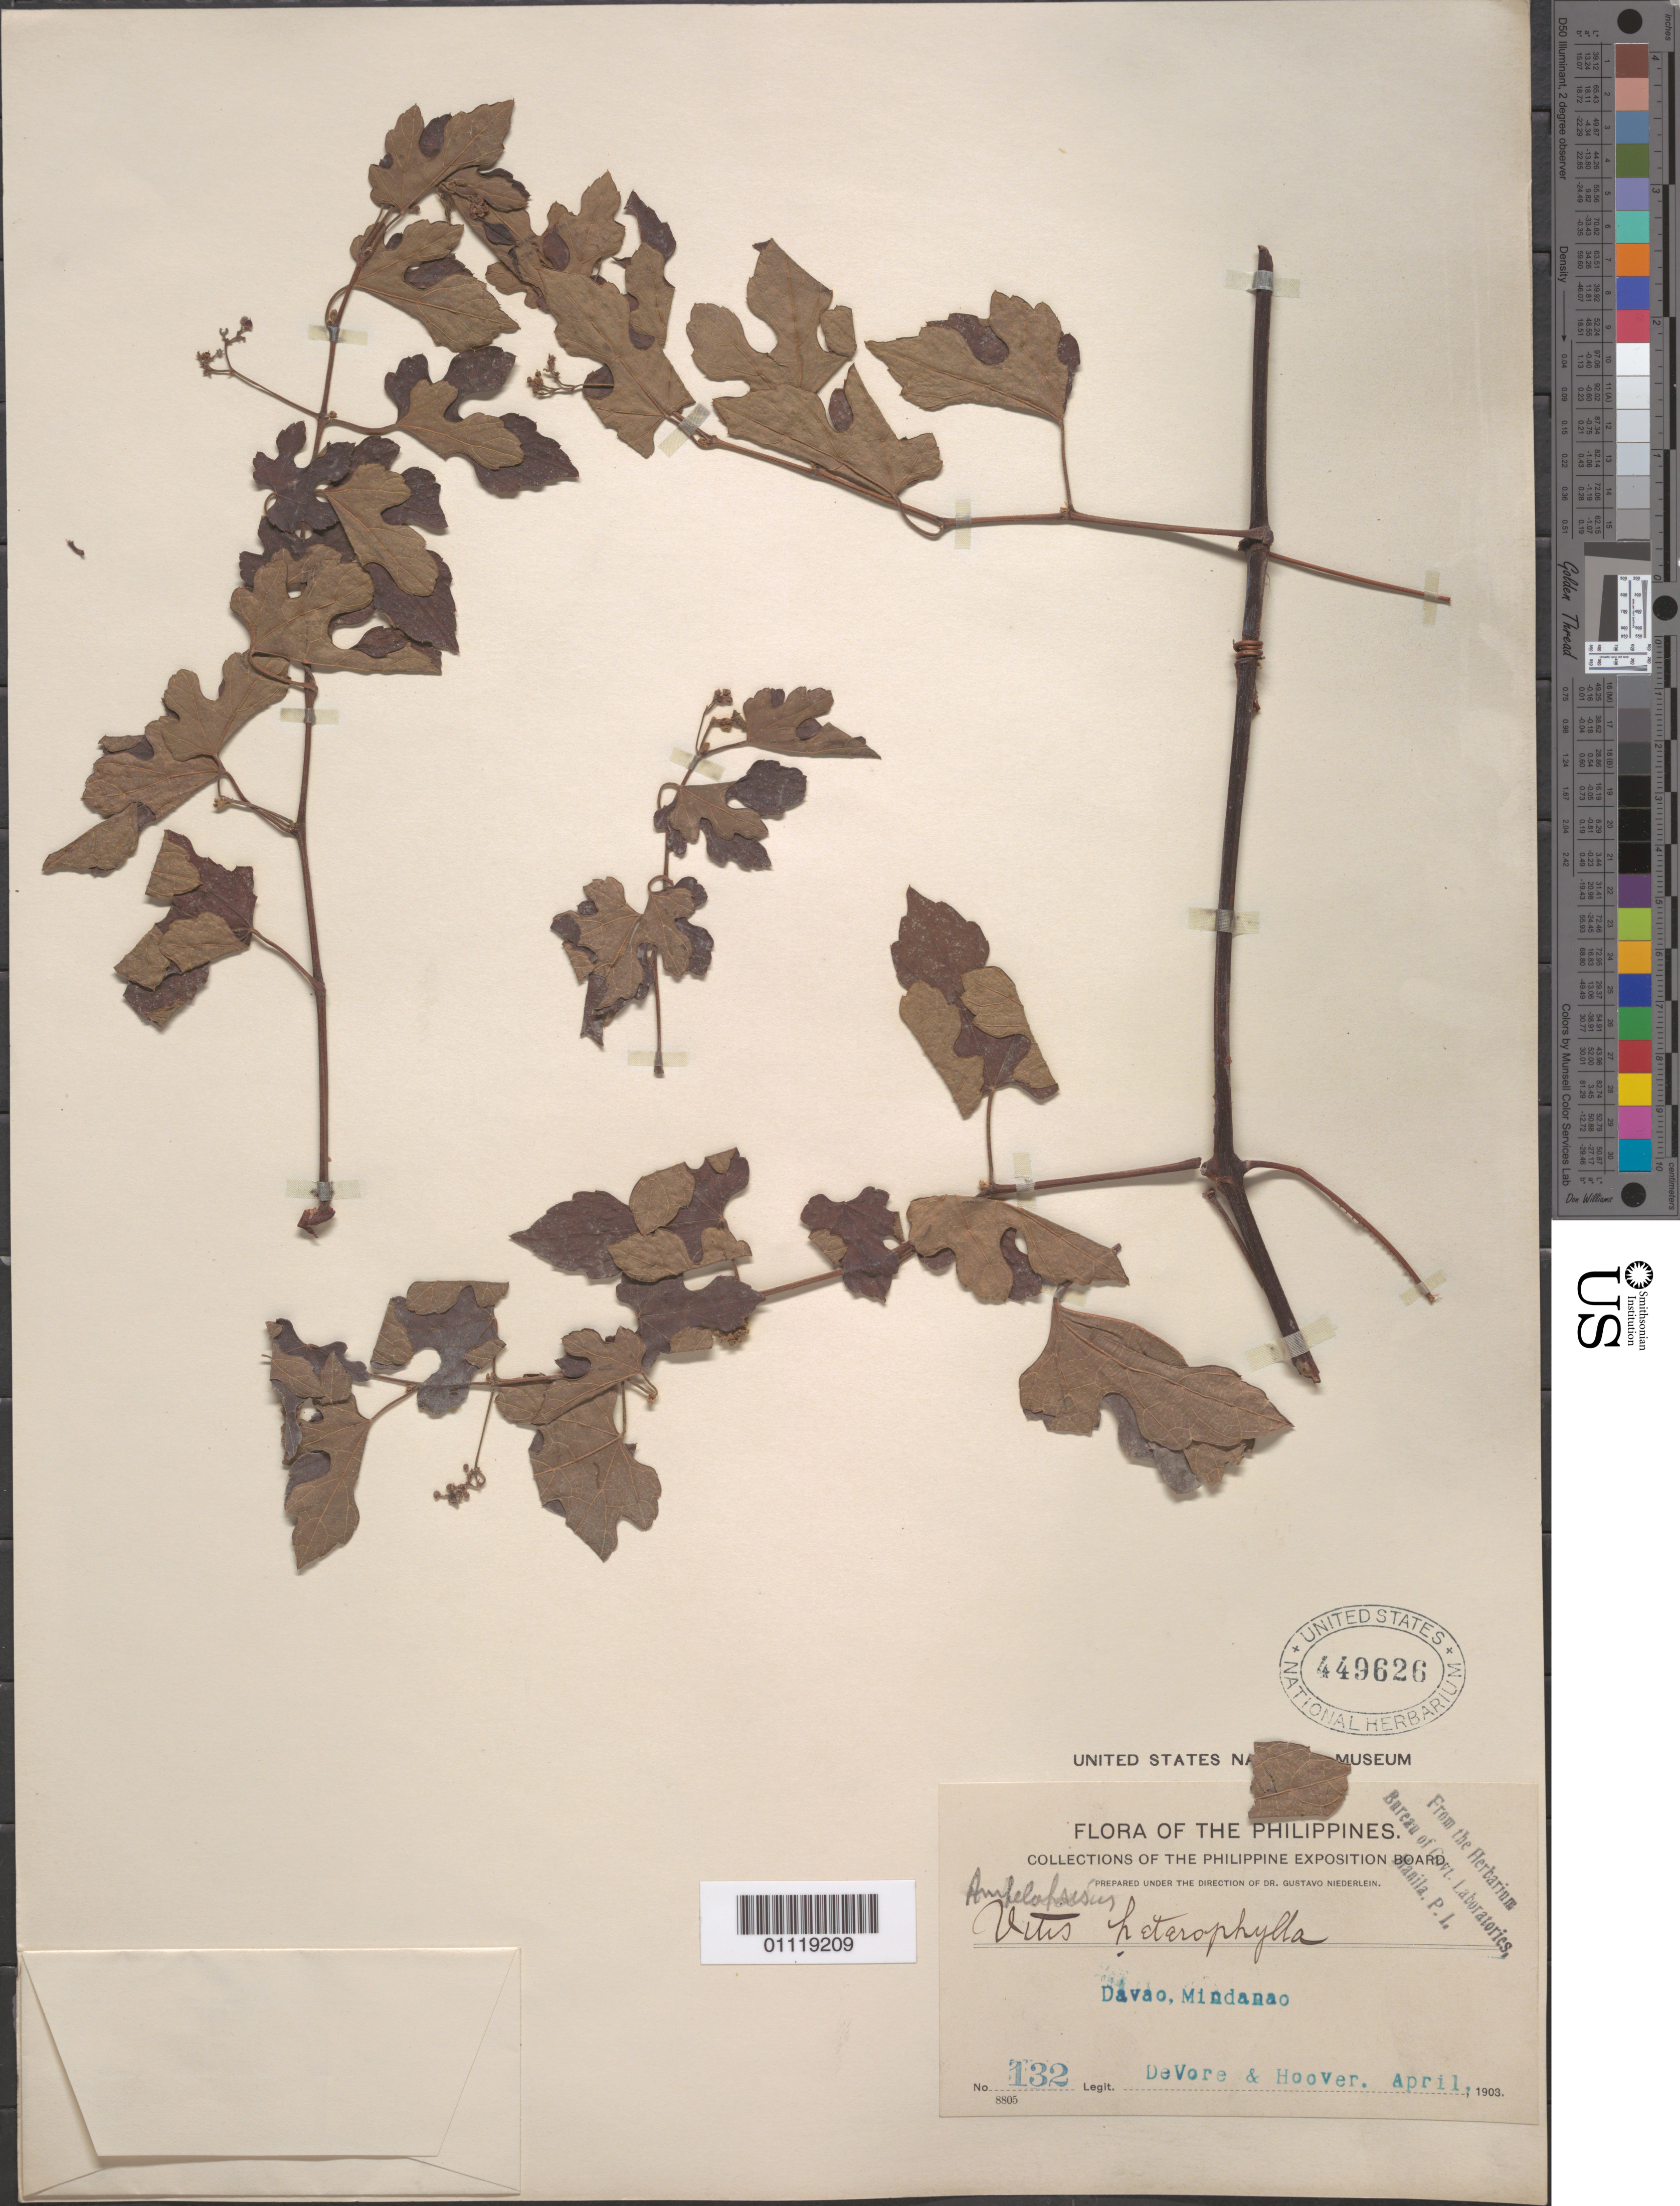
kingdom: Plantae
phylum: Tracheophyta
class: Magnoliopsida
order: Vitales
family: Vitaceae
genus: Ampelopsis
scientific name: Ampelopsis glandulosa var. heterophylla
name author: (Thunb.) Momiy.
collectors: G. Niederlein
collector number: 132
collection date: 1903-04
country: Philippines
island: Mindanao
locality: Davao.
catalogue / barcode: US 449626